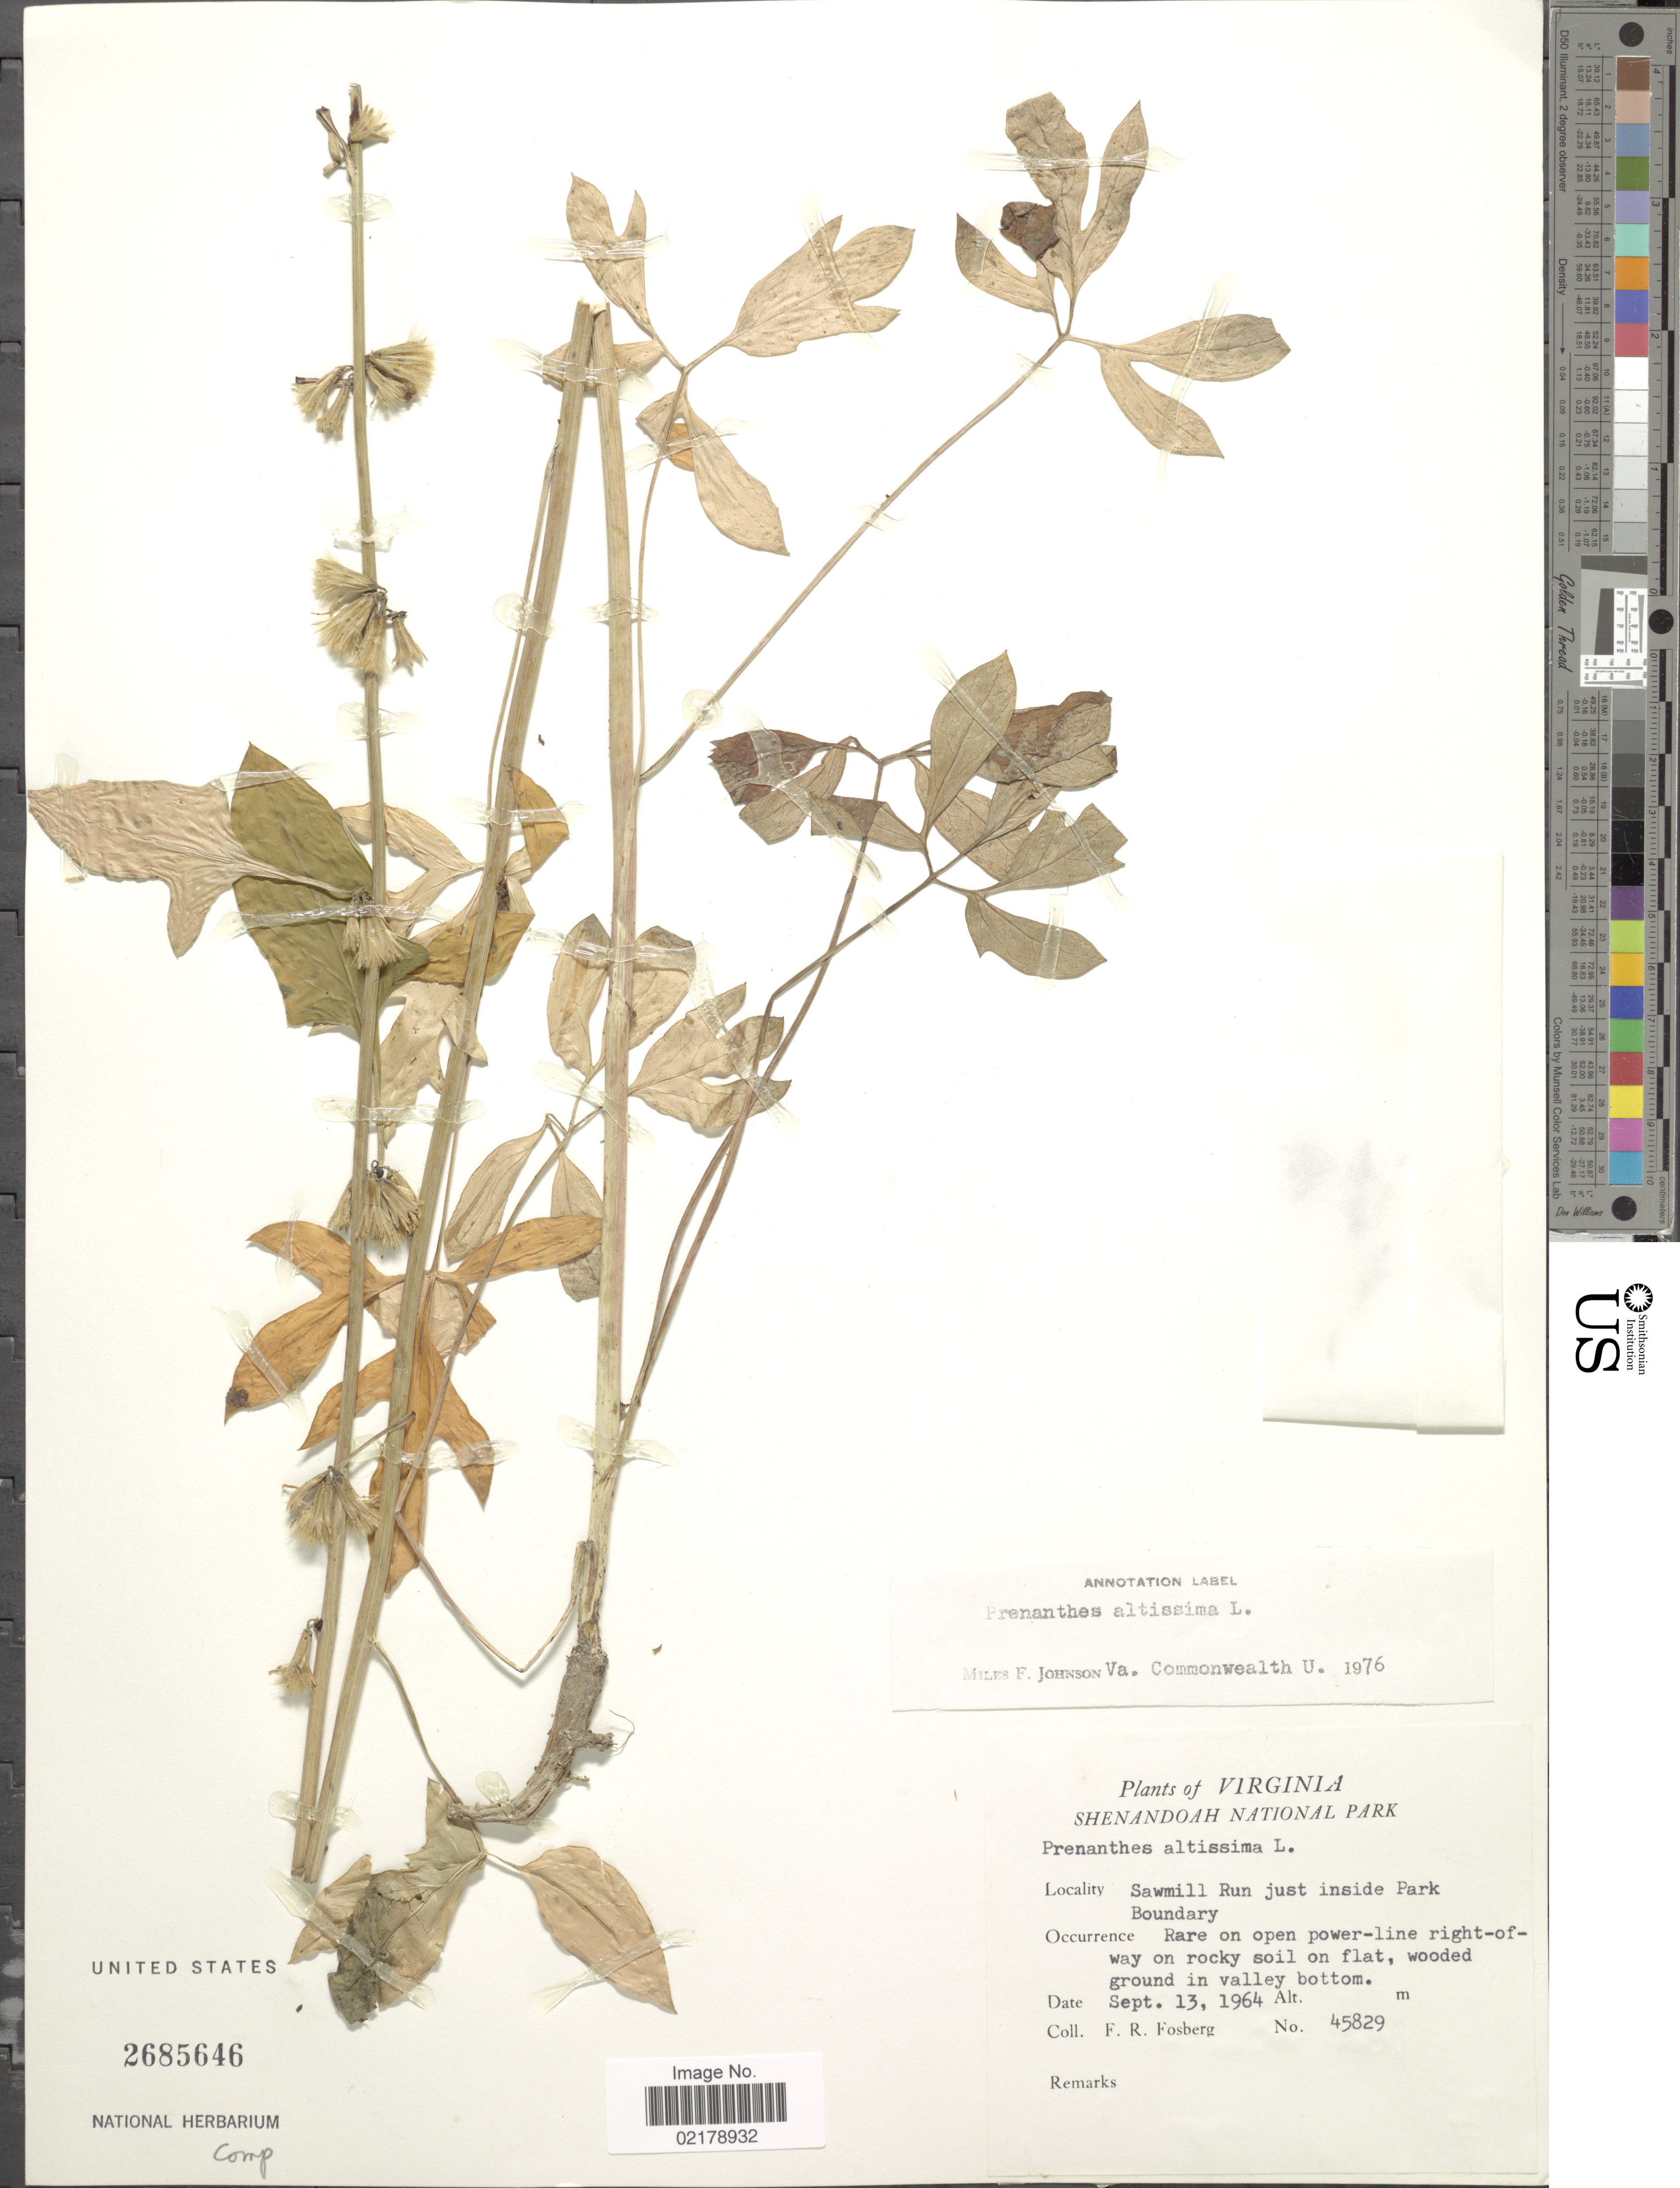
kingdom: Plantae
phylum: Tracheophyta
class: Magnoliopsida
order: Asterales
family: Asteraceae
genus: Nabalus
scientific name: Nabalus altissimus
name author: (L.) Hook.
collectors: F. R. Fosberg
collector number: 45829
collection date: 1964-09-13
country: United States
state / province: Virginia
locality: Shenandoah National Park, Sawmill Run just inside Park Boundary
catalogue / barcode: US 2685646